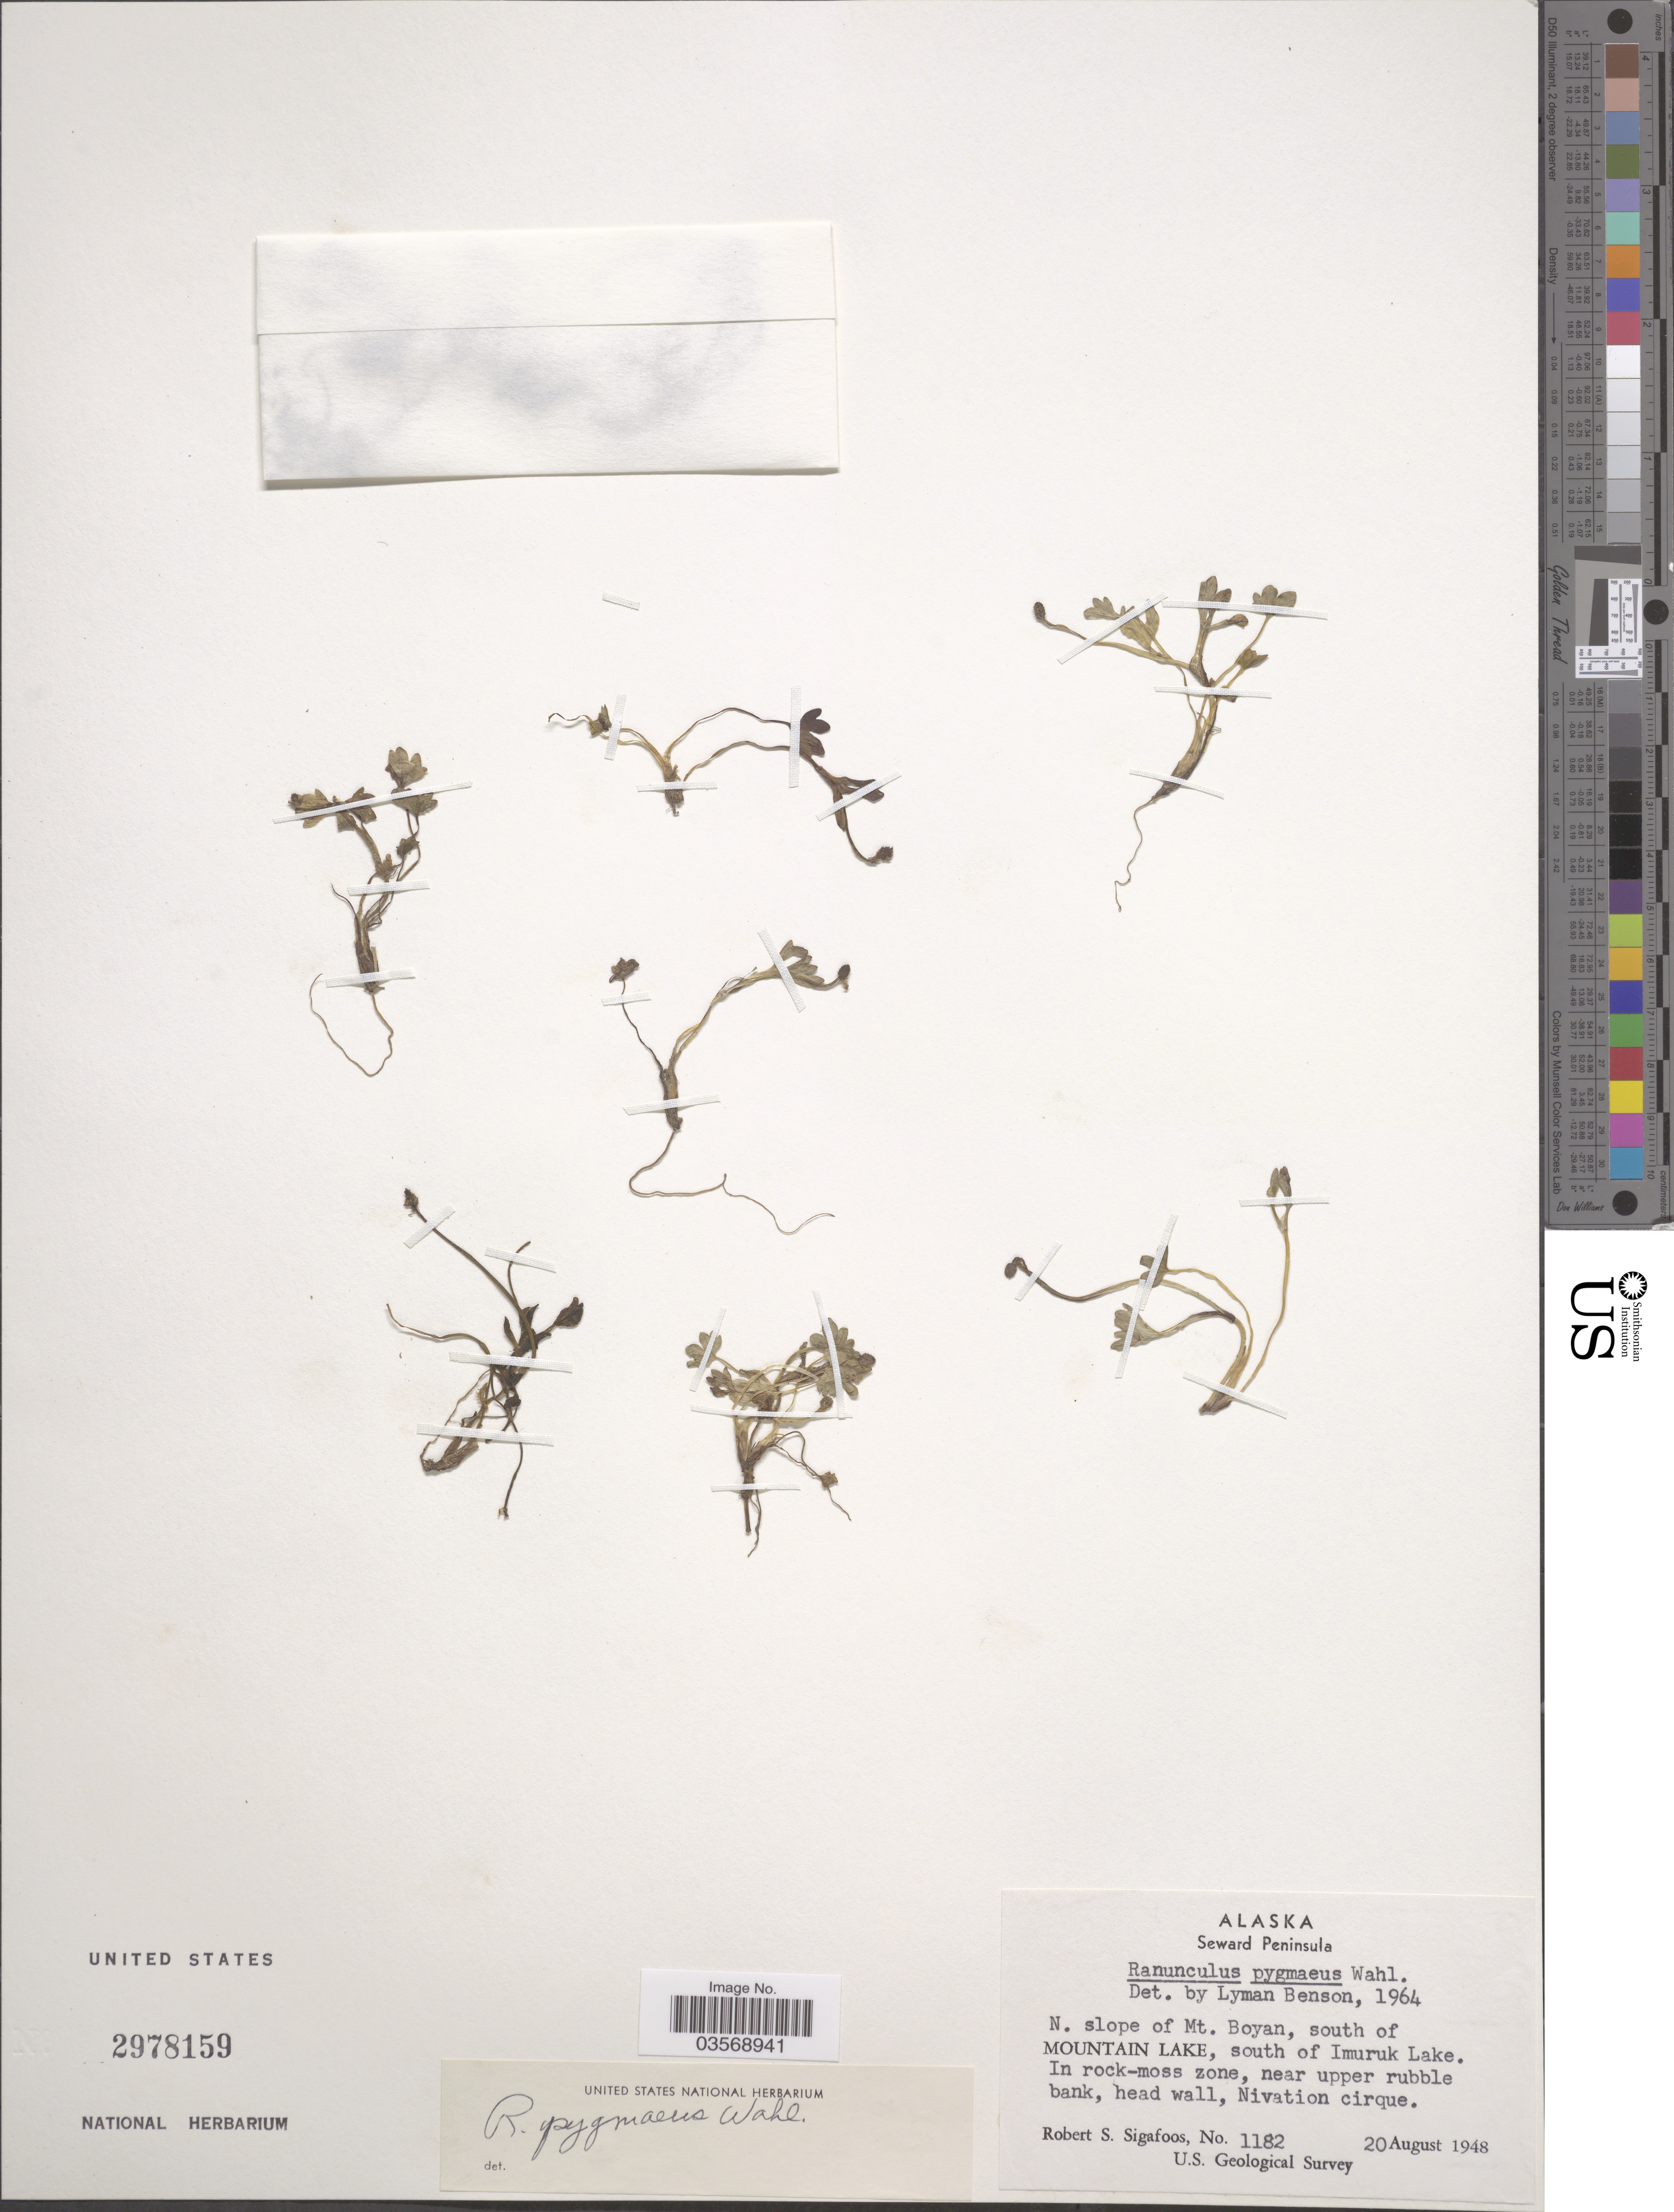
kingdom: Plantae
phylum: Tracheophyta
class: Magnoliopsida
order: Ranunculales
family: Ranunculaceae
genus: Ranunculus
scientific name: Ranunculus pygmaeus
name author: Wahlenb.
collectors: R. Sigafoos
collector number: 1182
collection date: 1948-08-20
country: United States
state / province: Alaska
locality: Seward Peninsula. N. slope of Mt. Boyan, south of Mountain Lake, south of Imuruk Lake. In rock-moss zone, near upper rubble bank, head wall, Nivation cirque.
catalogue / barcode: US 2978159